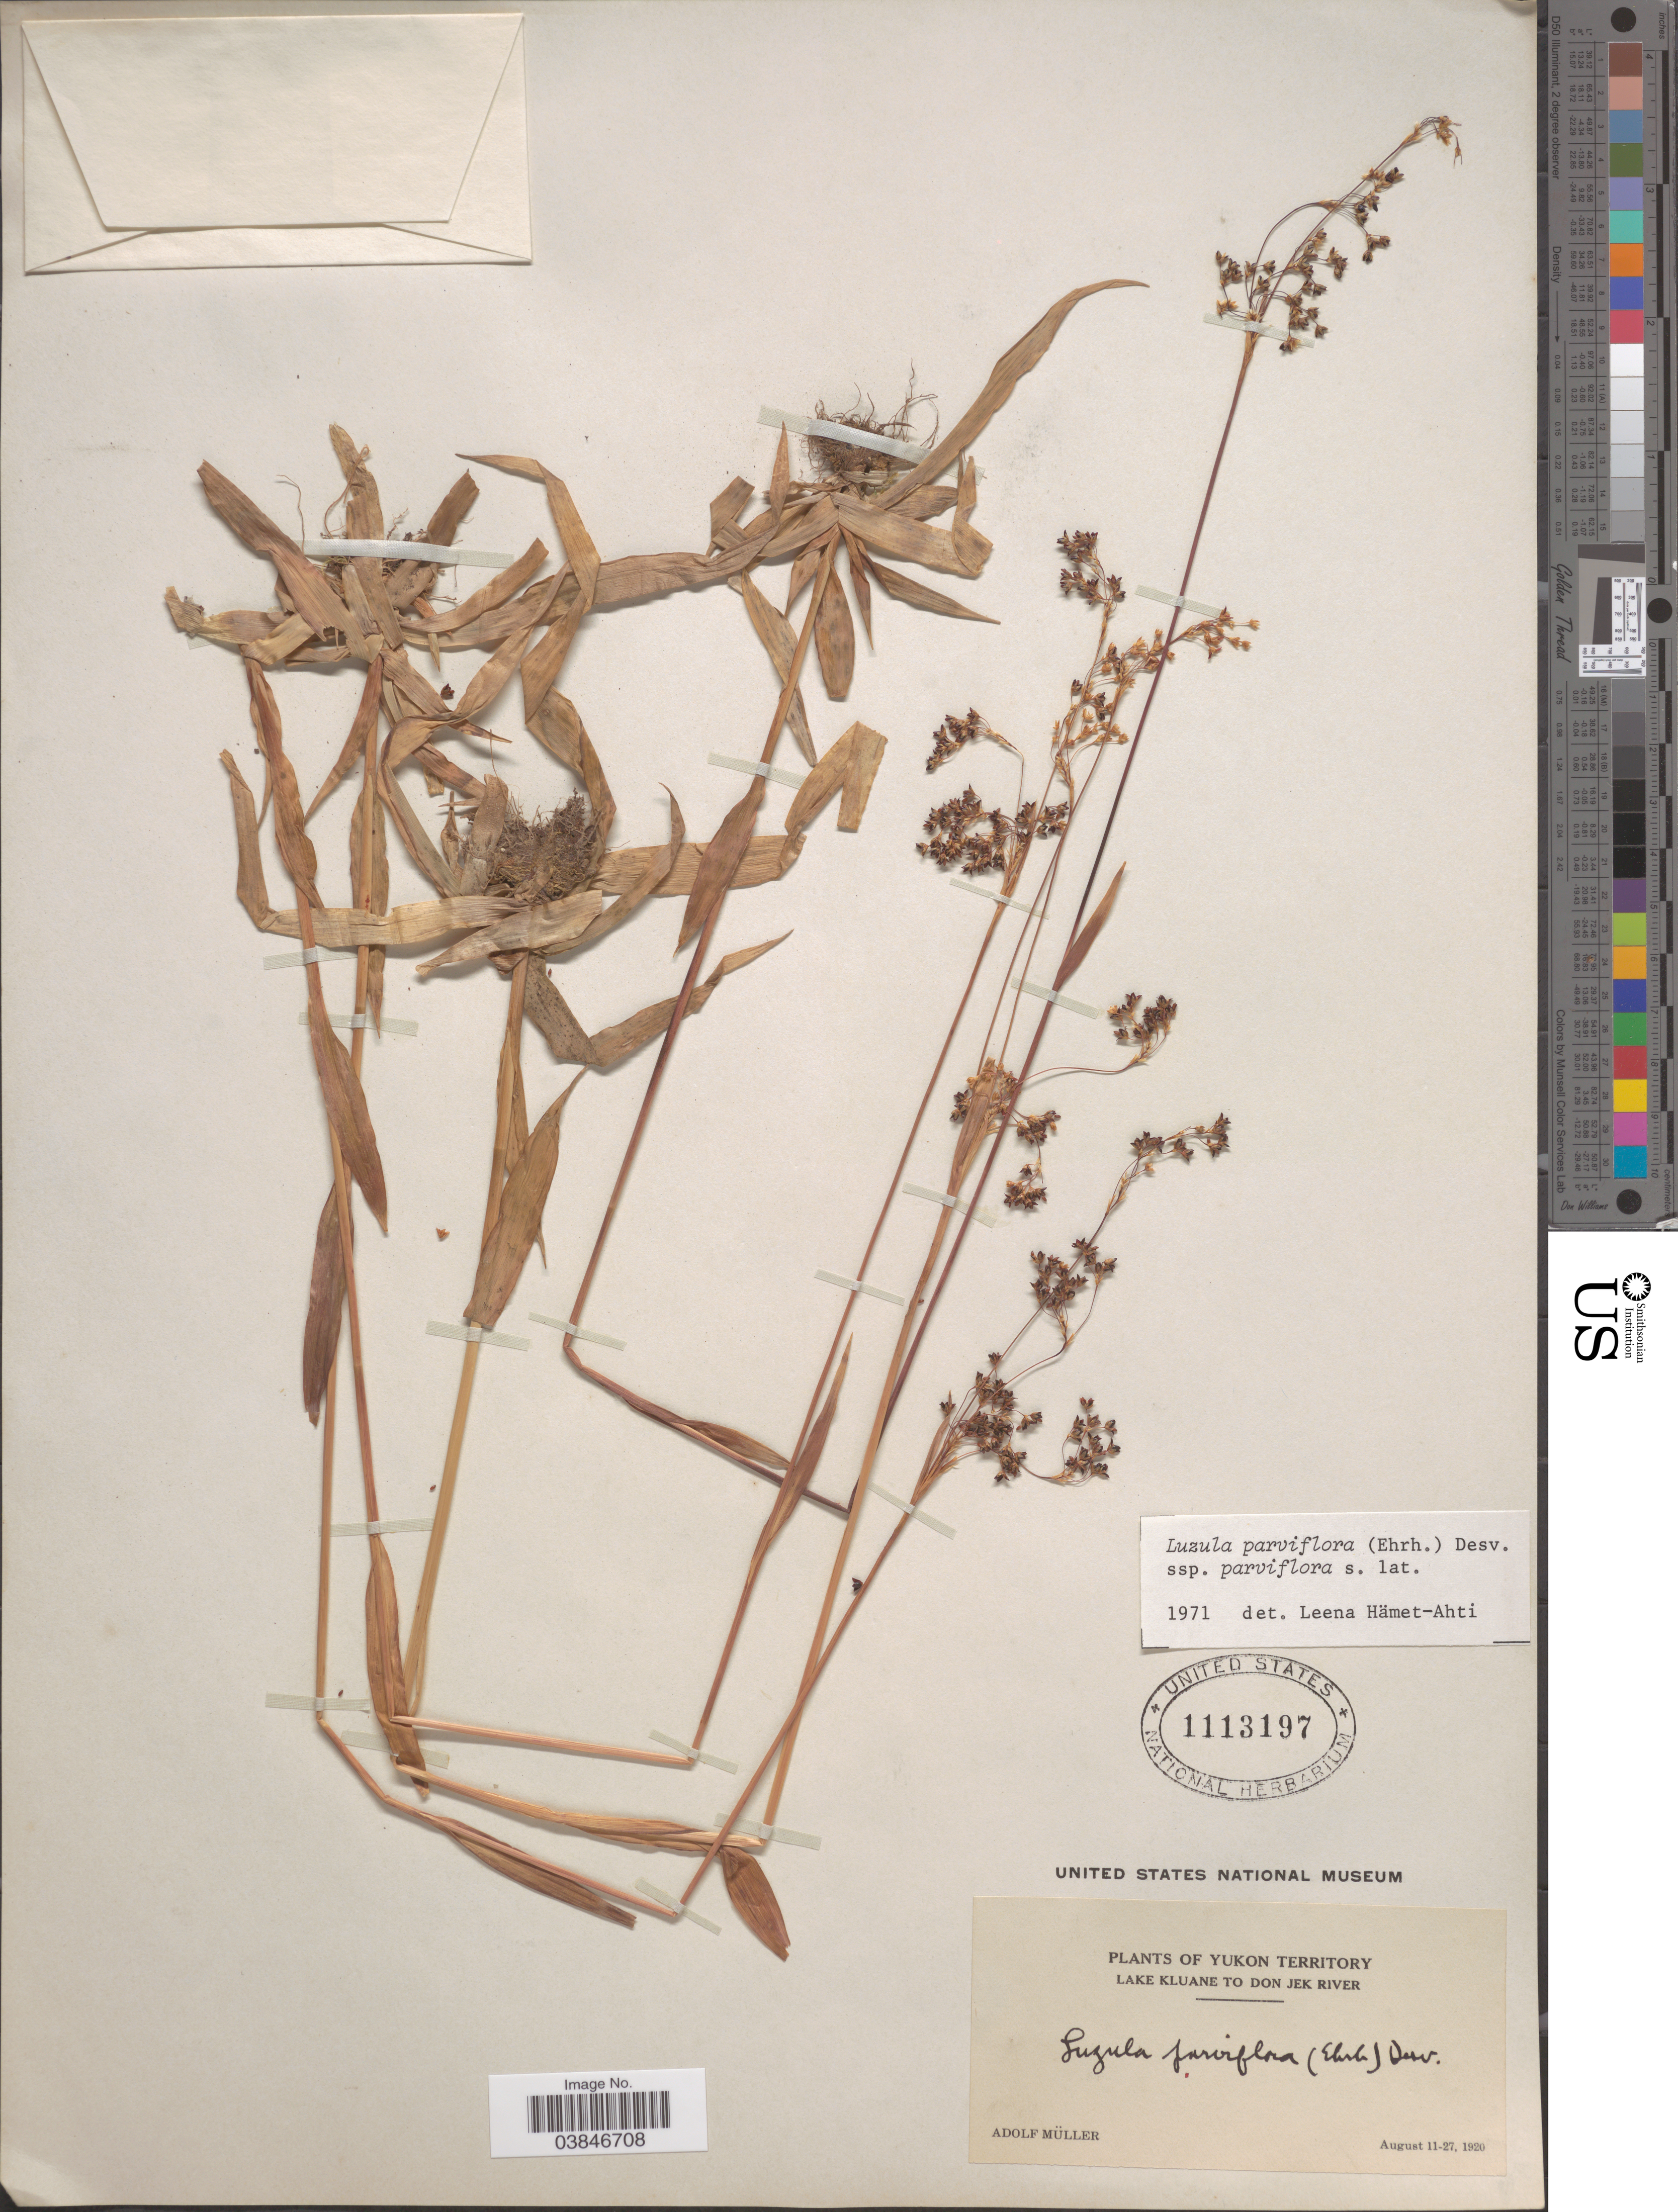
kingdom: Plantae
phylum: Tracheophyta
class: Liliopsida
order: Poales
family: Juncaceae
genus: Luzula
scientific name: Luzula parviflora subsp. parviflora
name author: (Ehrh.) Desv.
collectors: A. Muller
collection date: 1920-08-11/1920-08-27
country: Canada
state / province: Yukon Territory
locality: Lake Kluane to Don Jek River.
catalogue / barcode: US 1113197